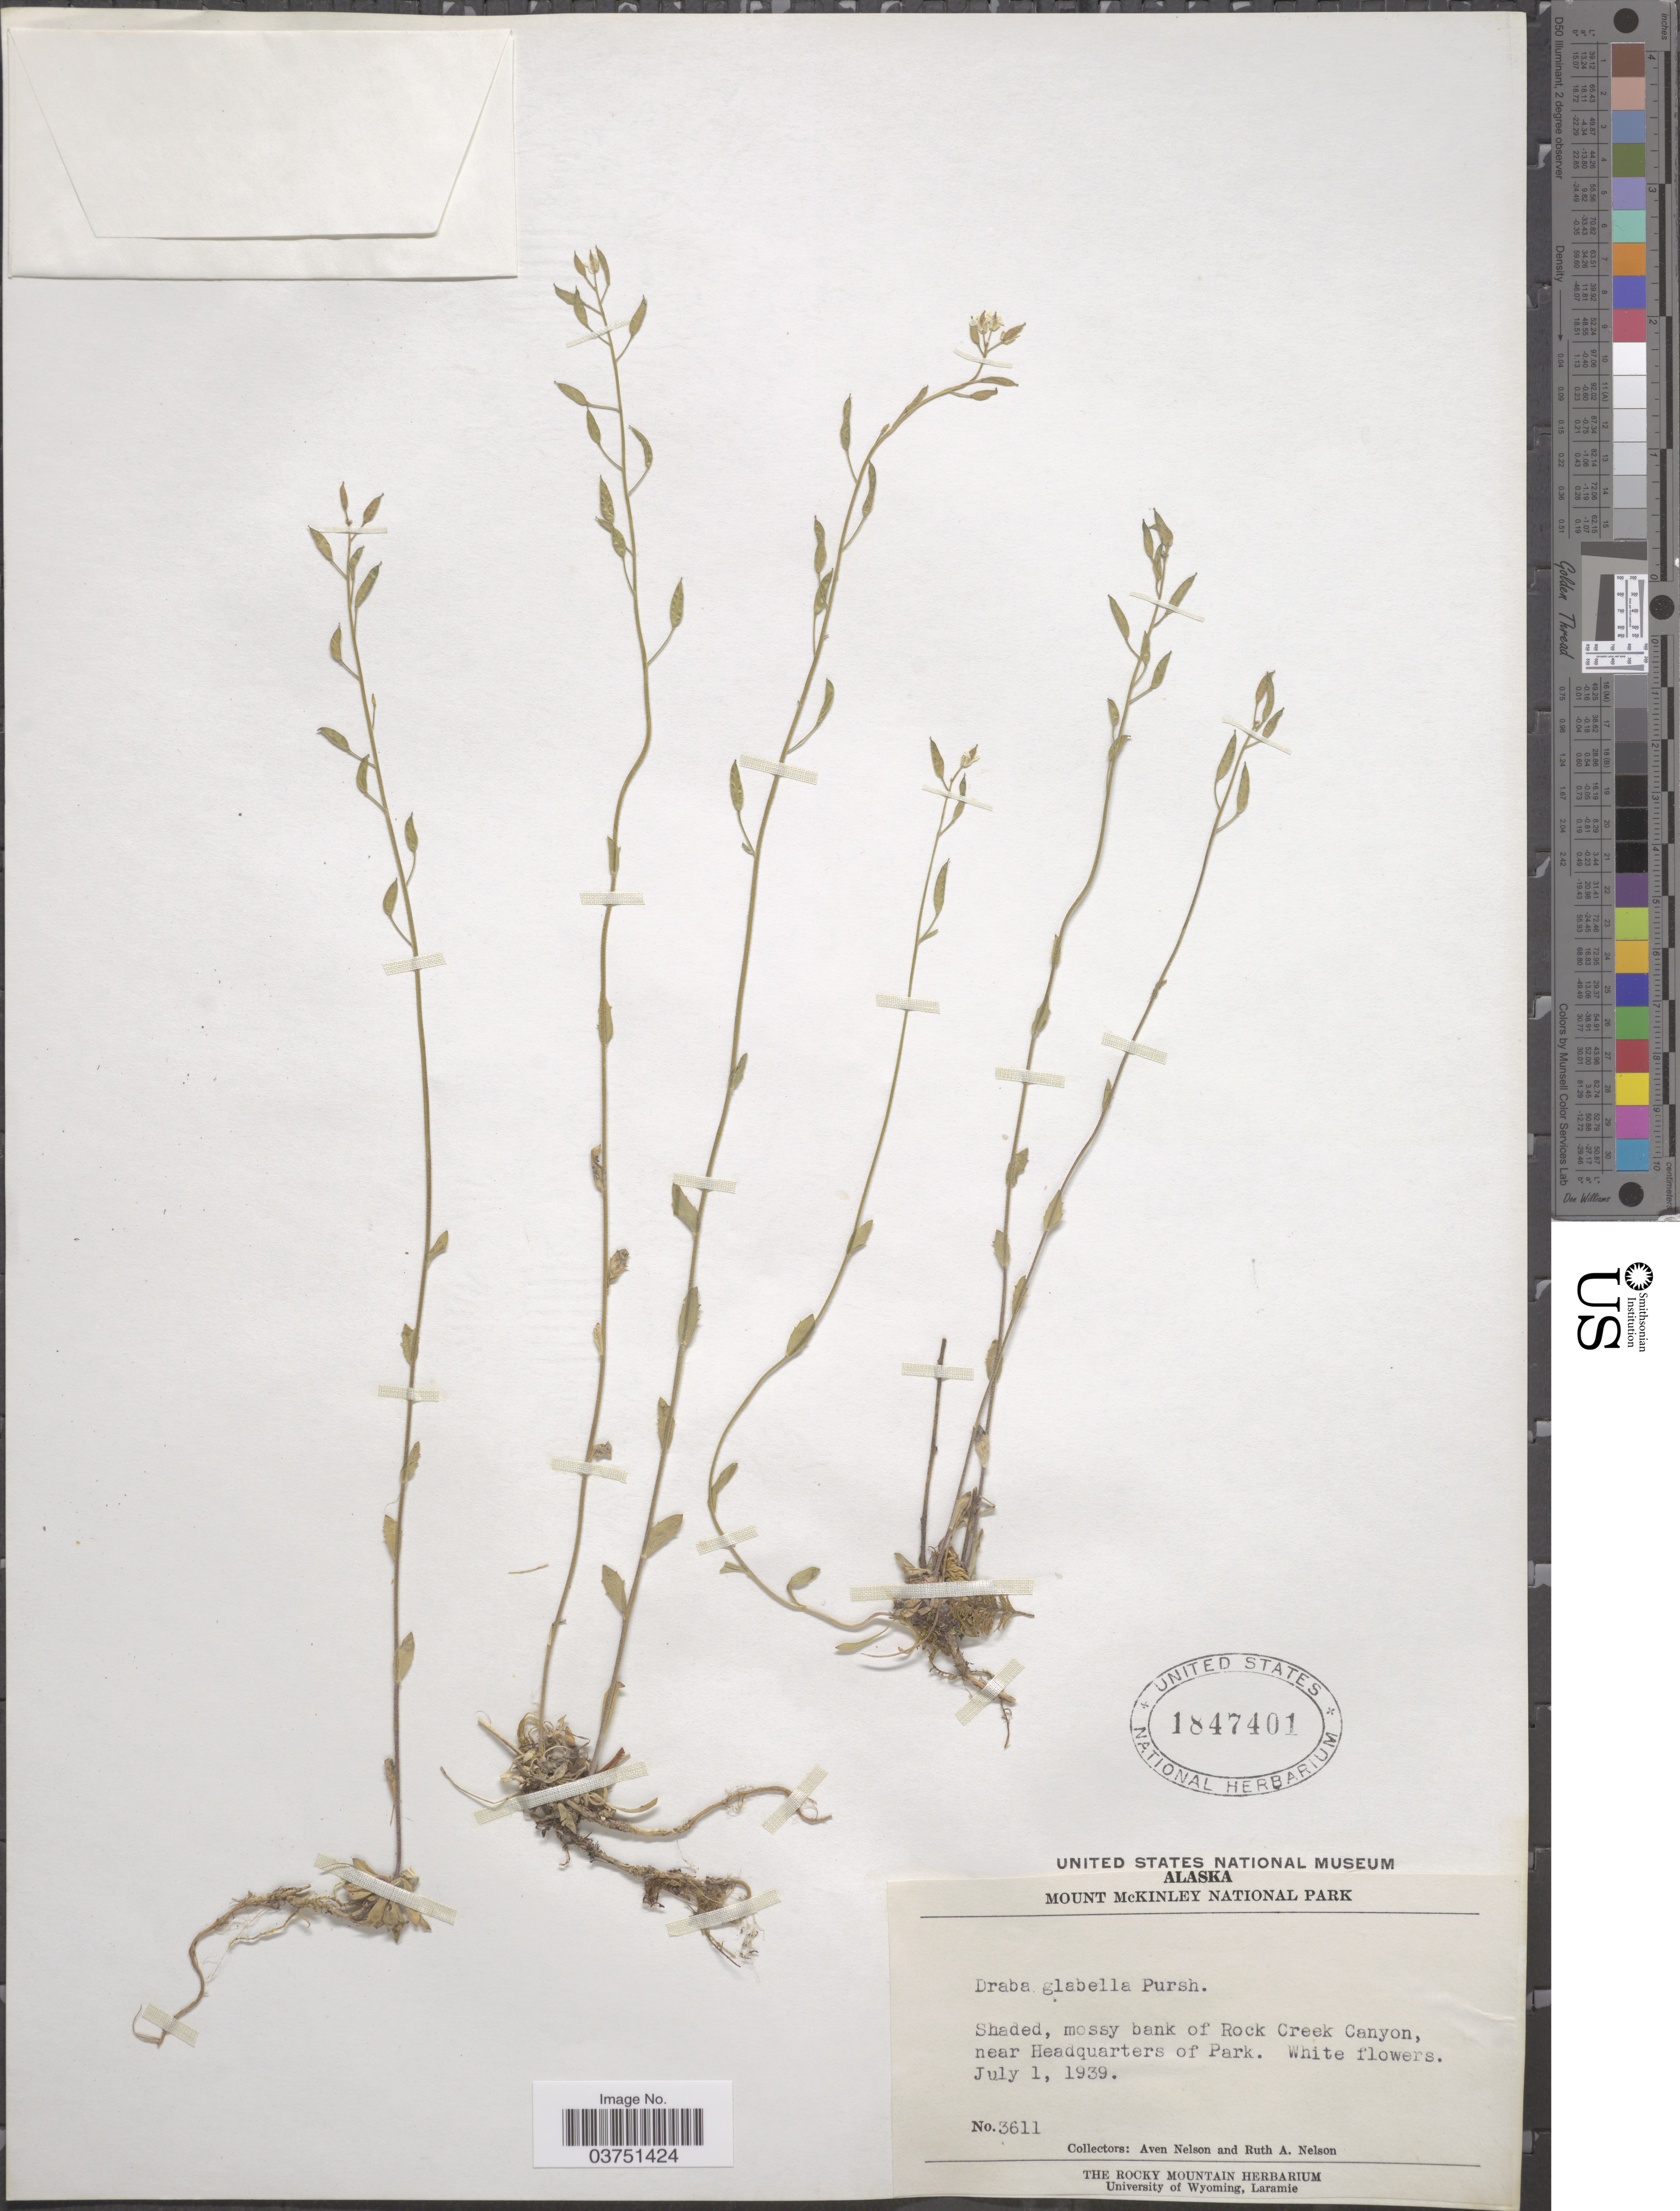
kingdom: Plantae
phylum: Tracheophyta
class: Magnoliopsida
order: Brassicales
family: Brassicaceae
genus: Draba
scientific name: Draba glabella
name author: Pursh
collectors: A. Nelson & R. A. Nelson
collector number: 3611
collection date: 1939-07-01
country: United States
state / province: Alaska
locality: Mount McKinley National Park; mossy bank of Rock Creek Canyon, near Headquarters of Park.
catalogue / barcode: US 1847401